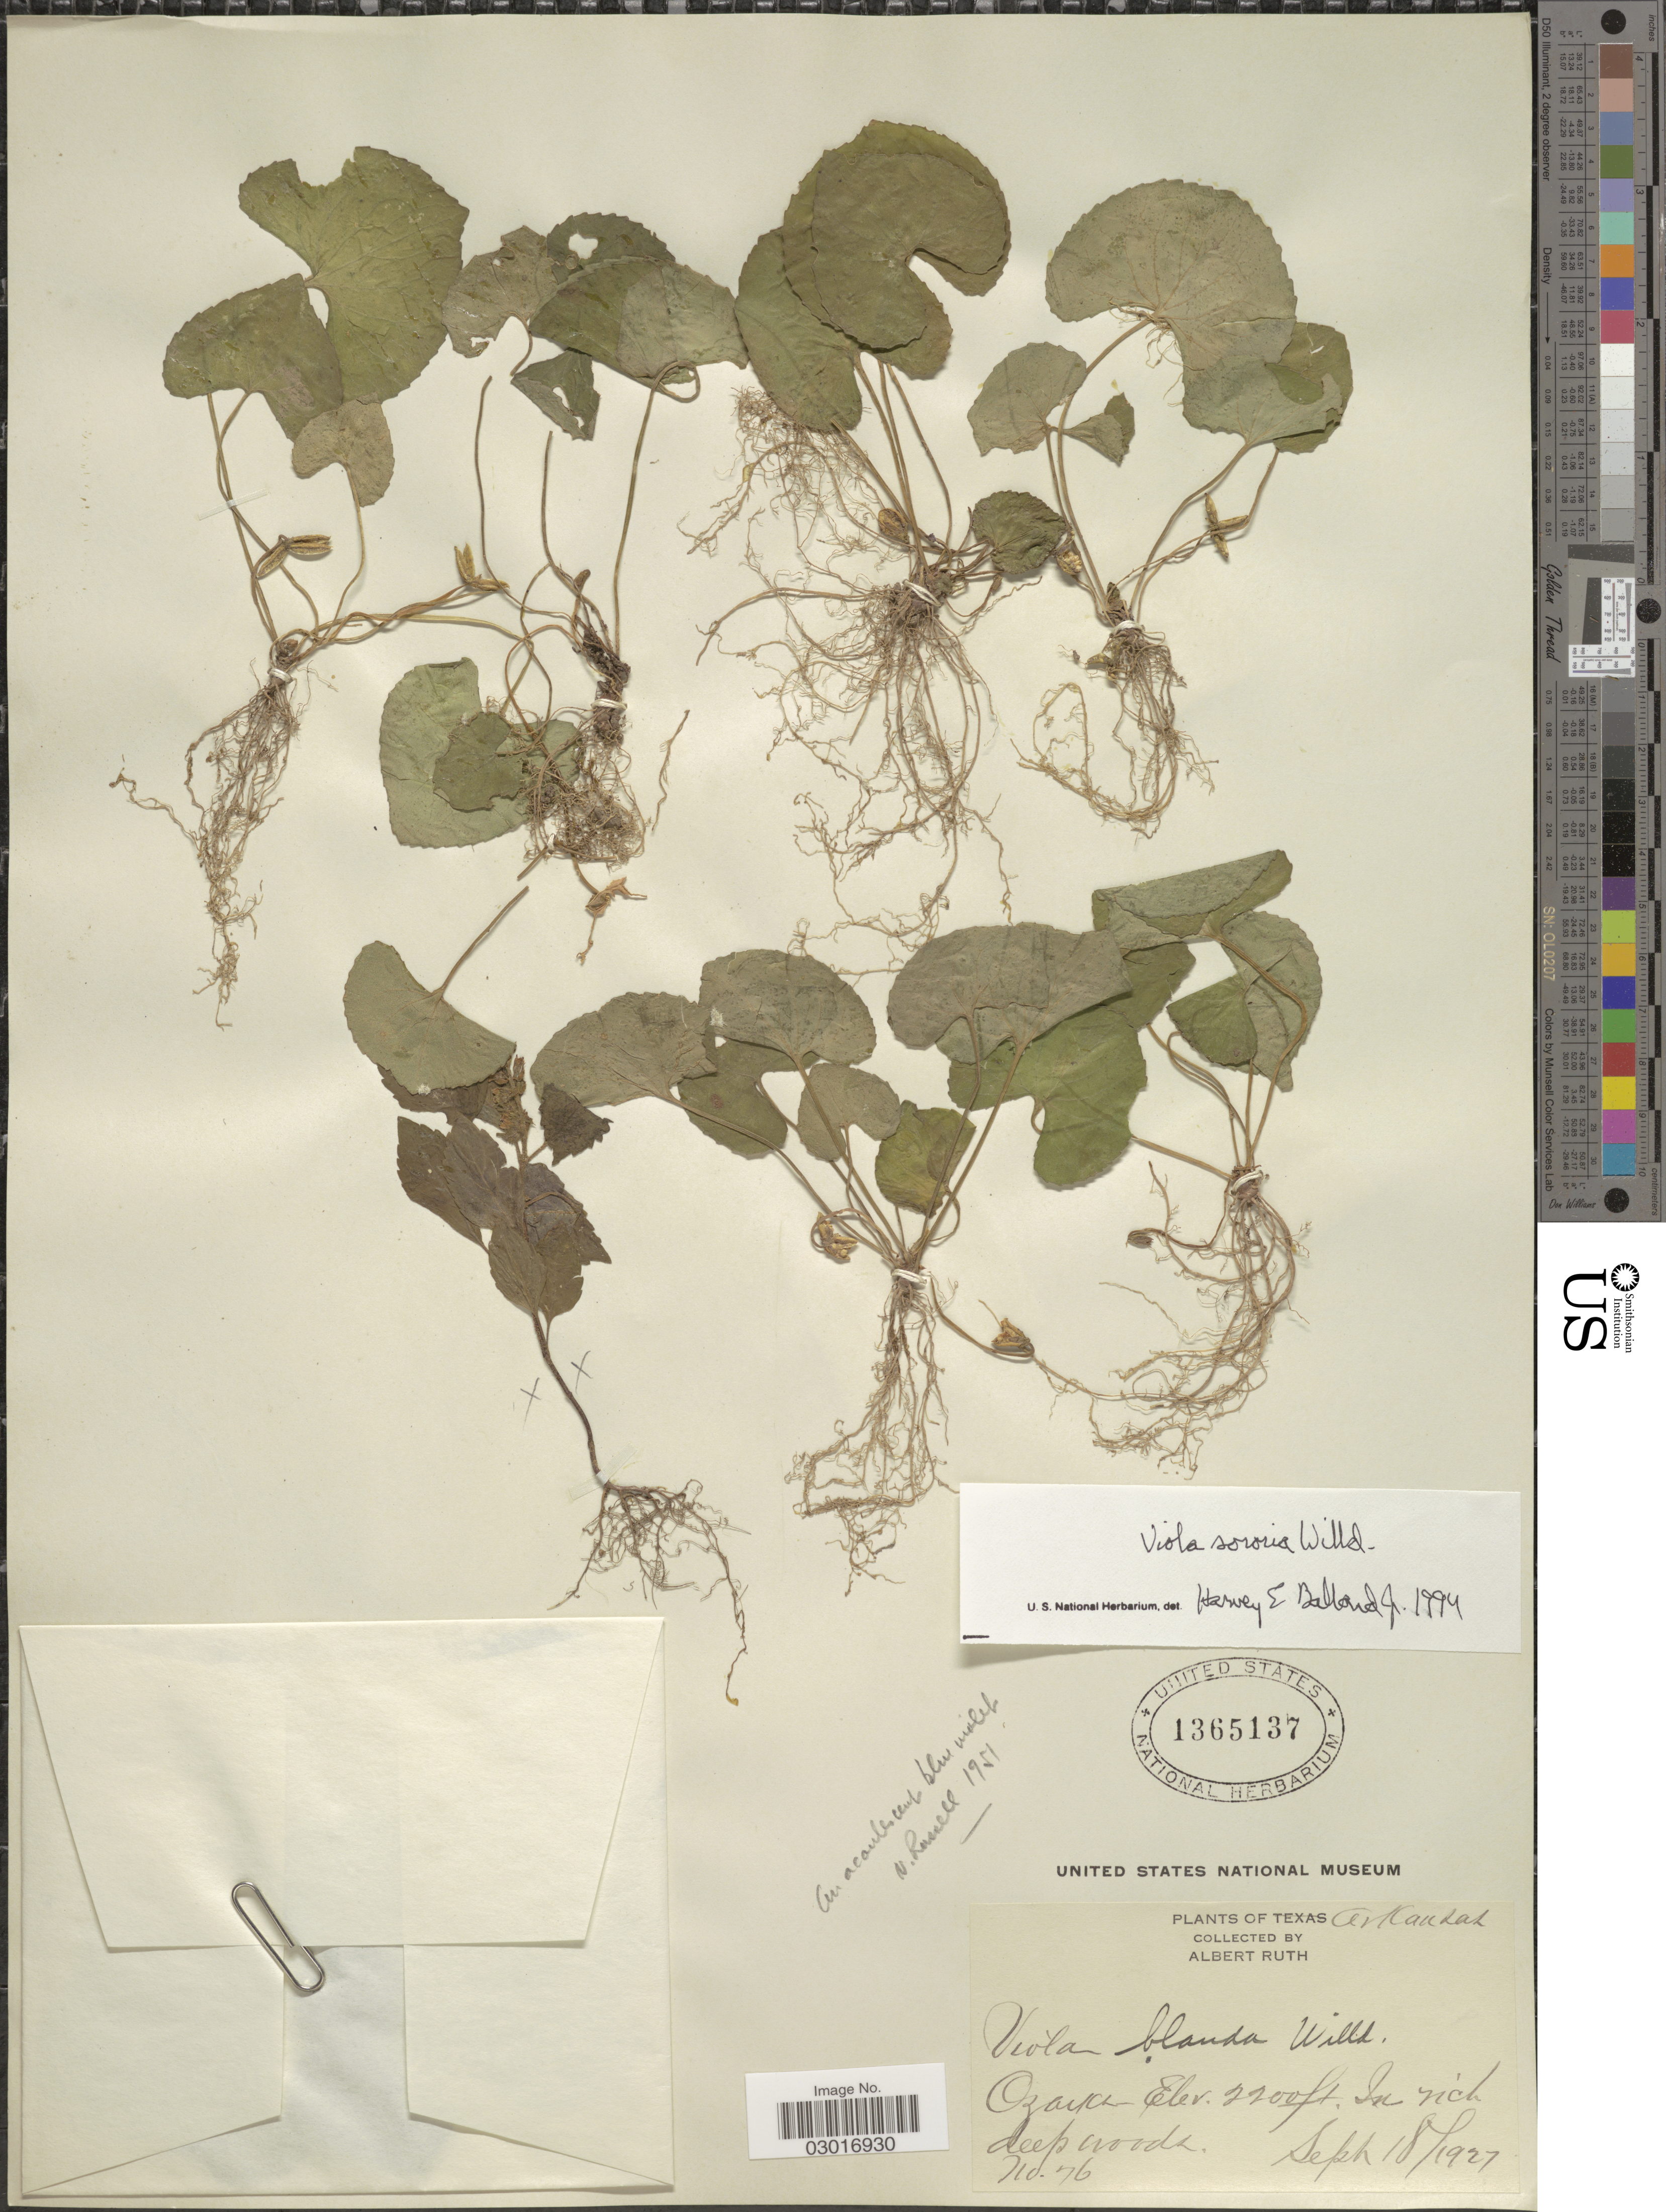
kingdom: Plantae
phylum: Tracheophyta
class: Magnoliopsida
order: Malpighiales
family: Violaceae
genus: Viola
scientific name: Viola sororia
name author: Willd.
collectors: A. Ruth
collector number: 76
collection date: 1927-09-18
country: United States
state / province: Arkansas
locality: Ozarks.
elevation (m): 671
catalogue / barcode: US 1365137